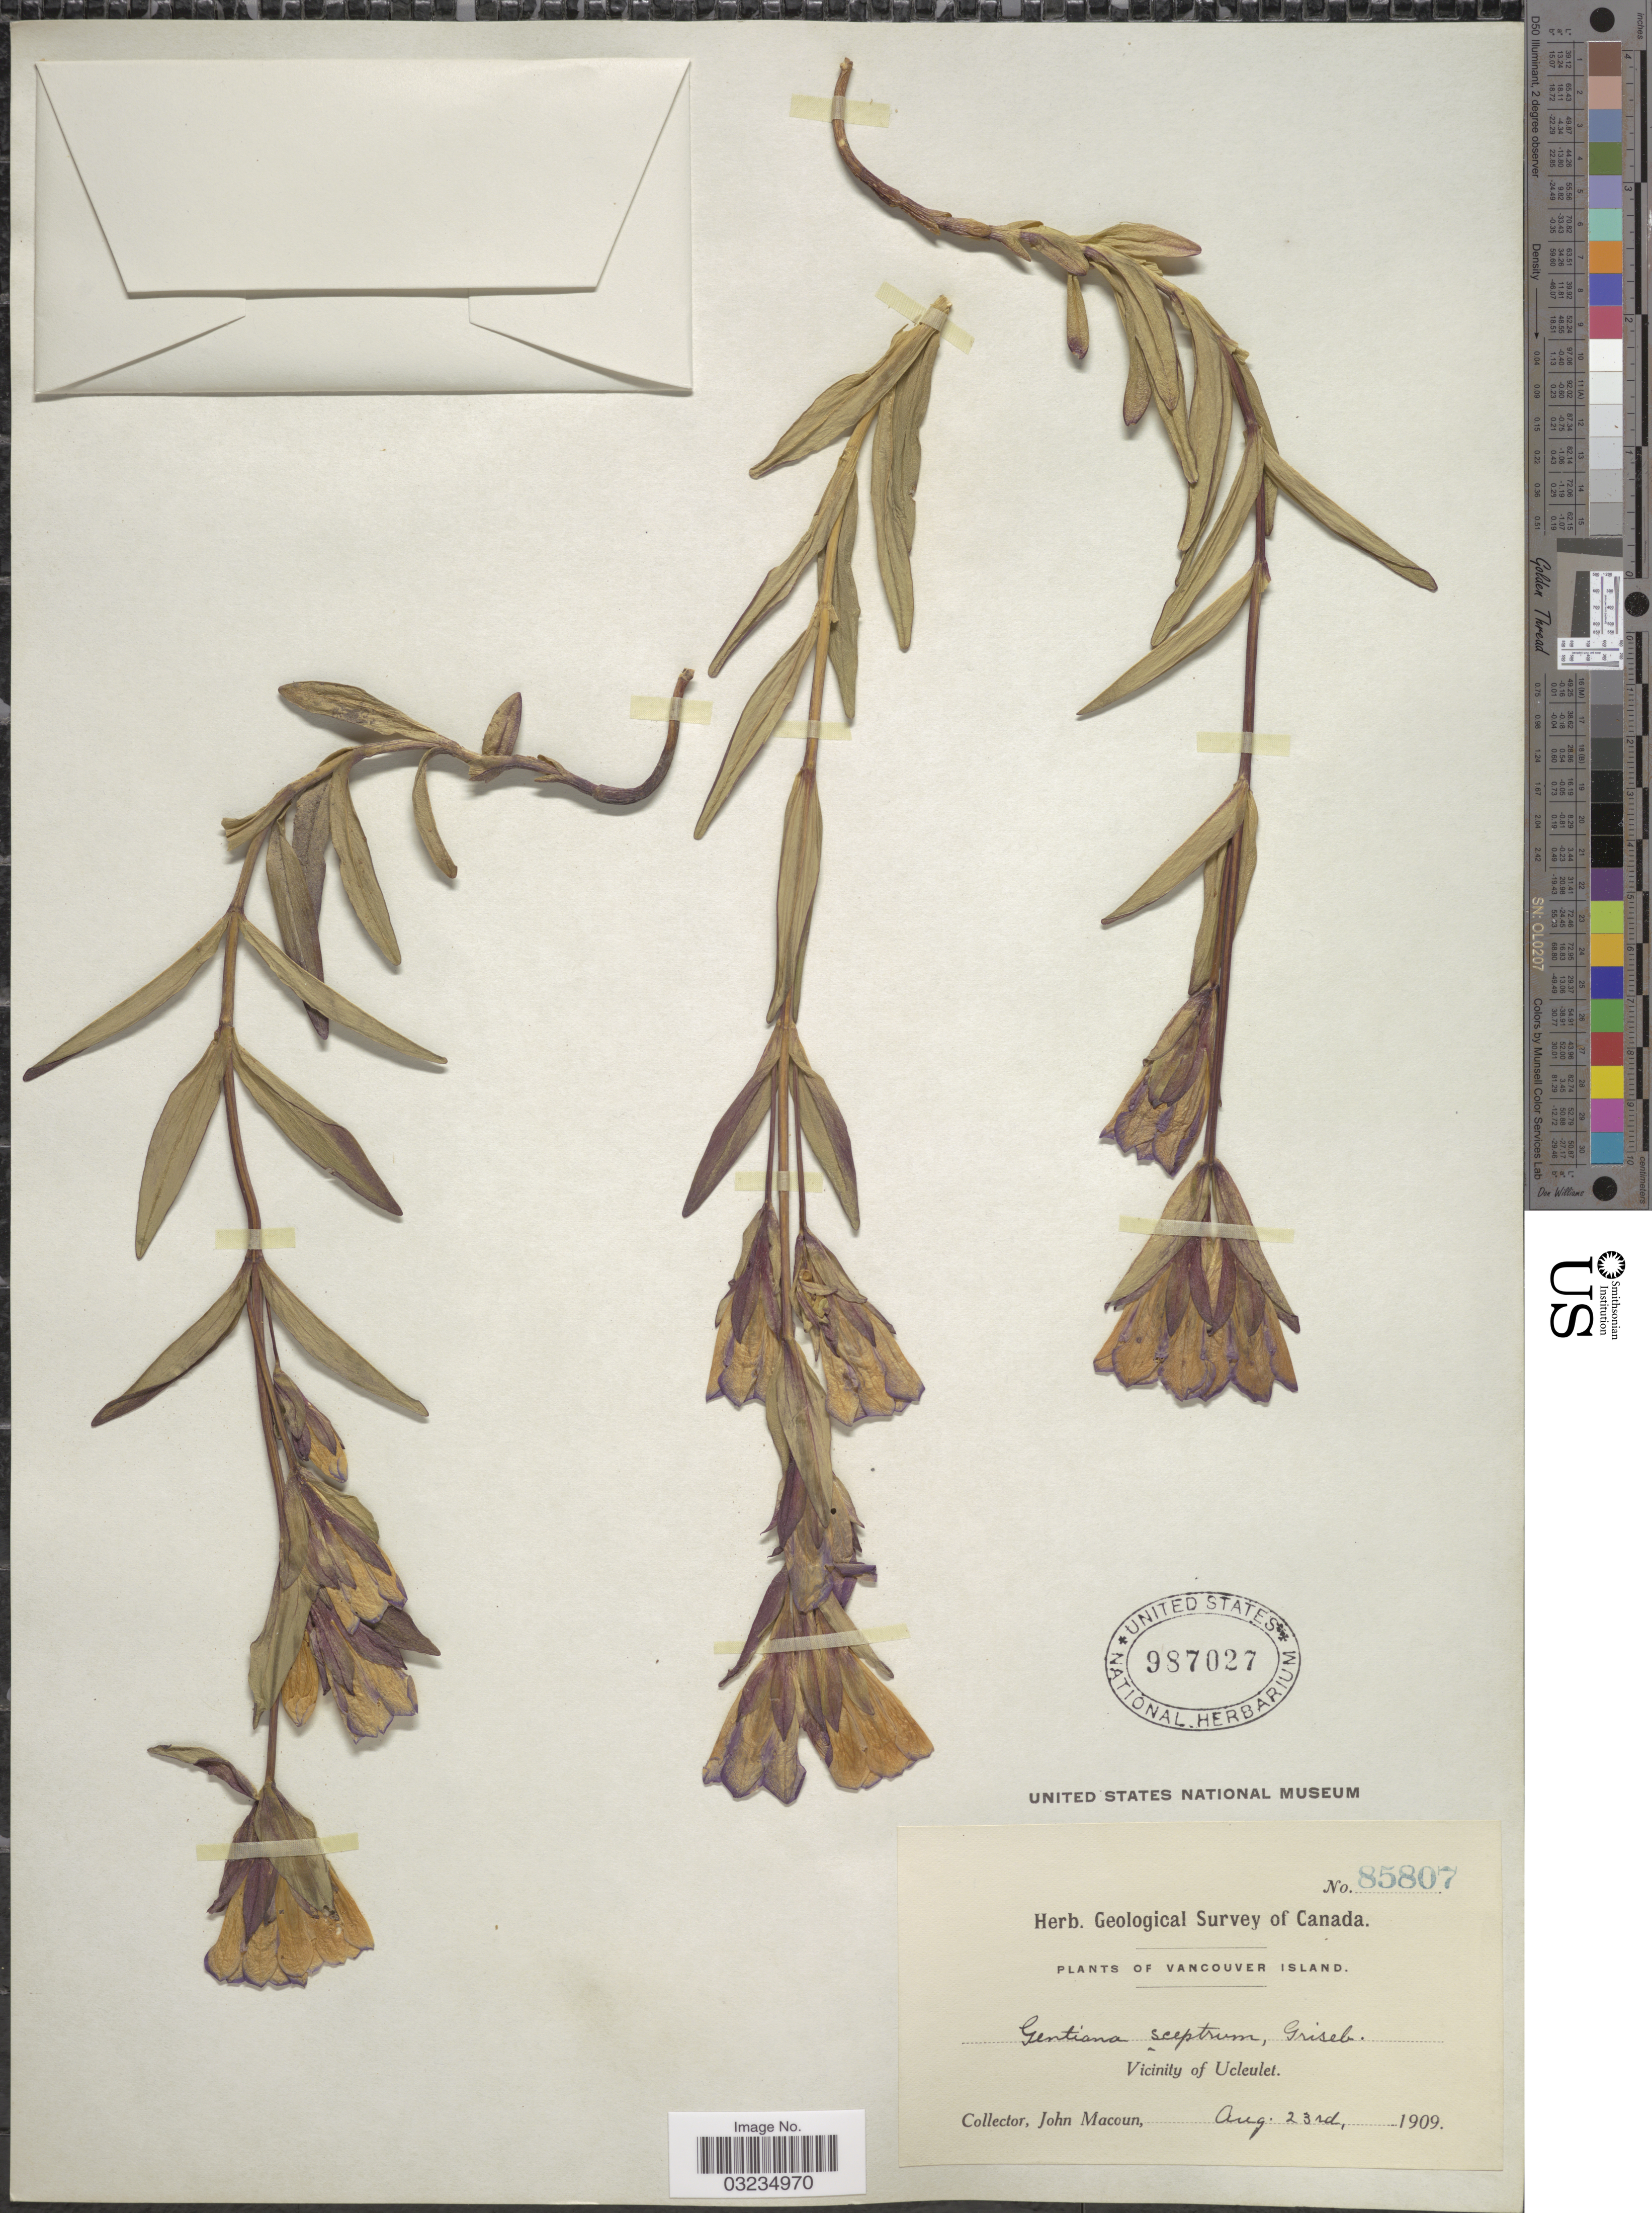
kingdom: Plantae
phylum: Tracheophyta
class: Magnoliopsida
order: Gentianales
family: Gentianaceae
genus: Gentiana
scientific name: Gentiana sceptrum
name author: Griseb.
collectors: J. Macoun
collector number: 85807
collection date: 1909-08-23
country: Canada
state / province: British Columbia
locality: Vancouver Island. Vicinity of Ucleulet.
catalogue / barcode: US 987027